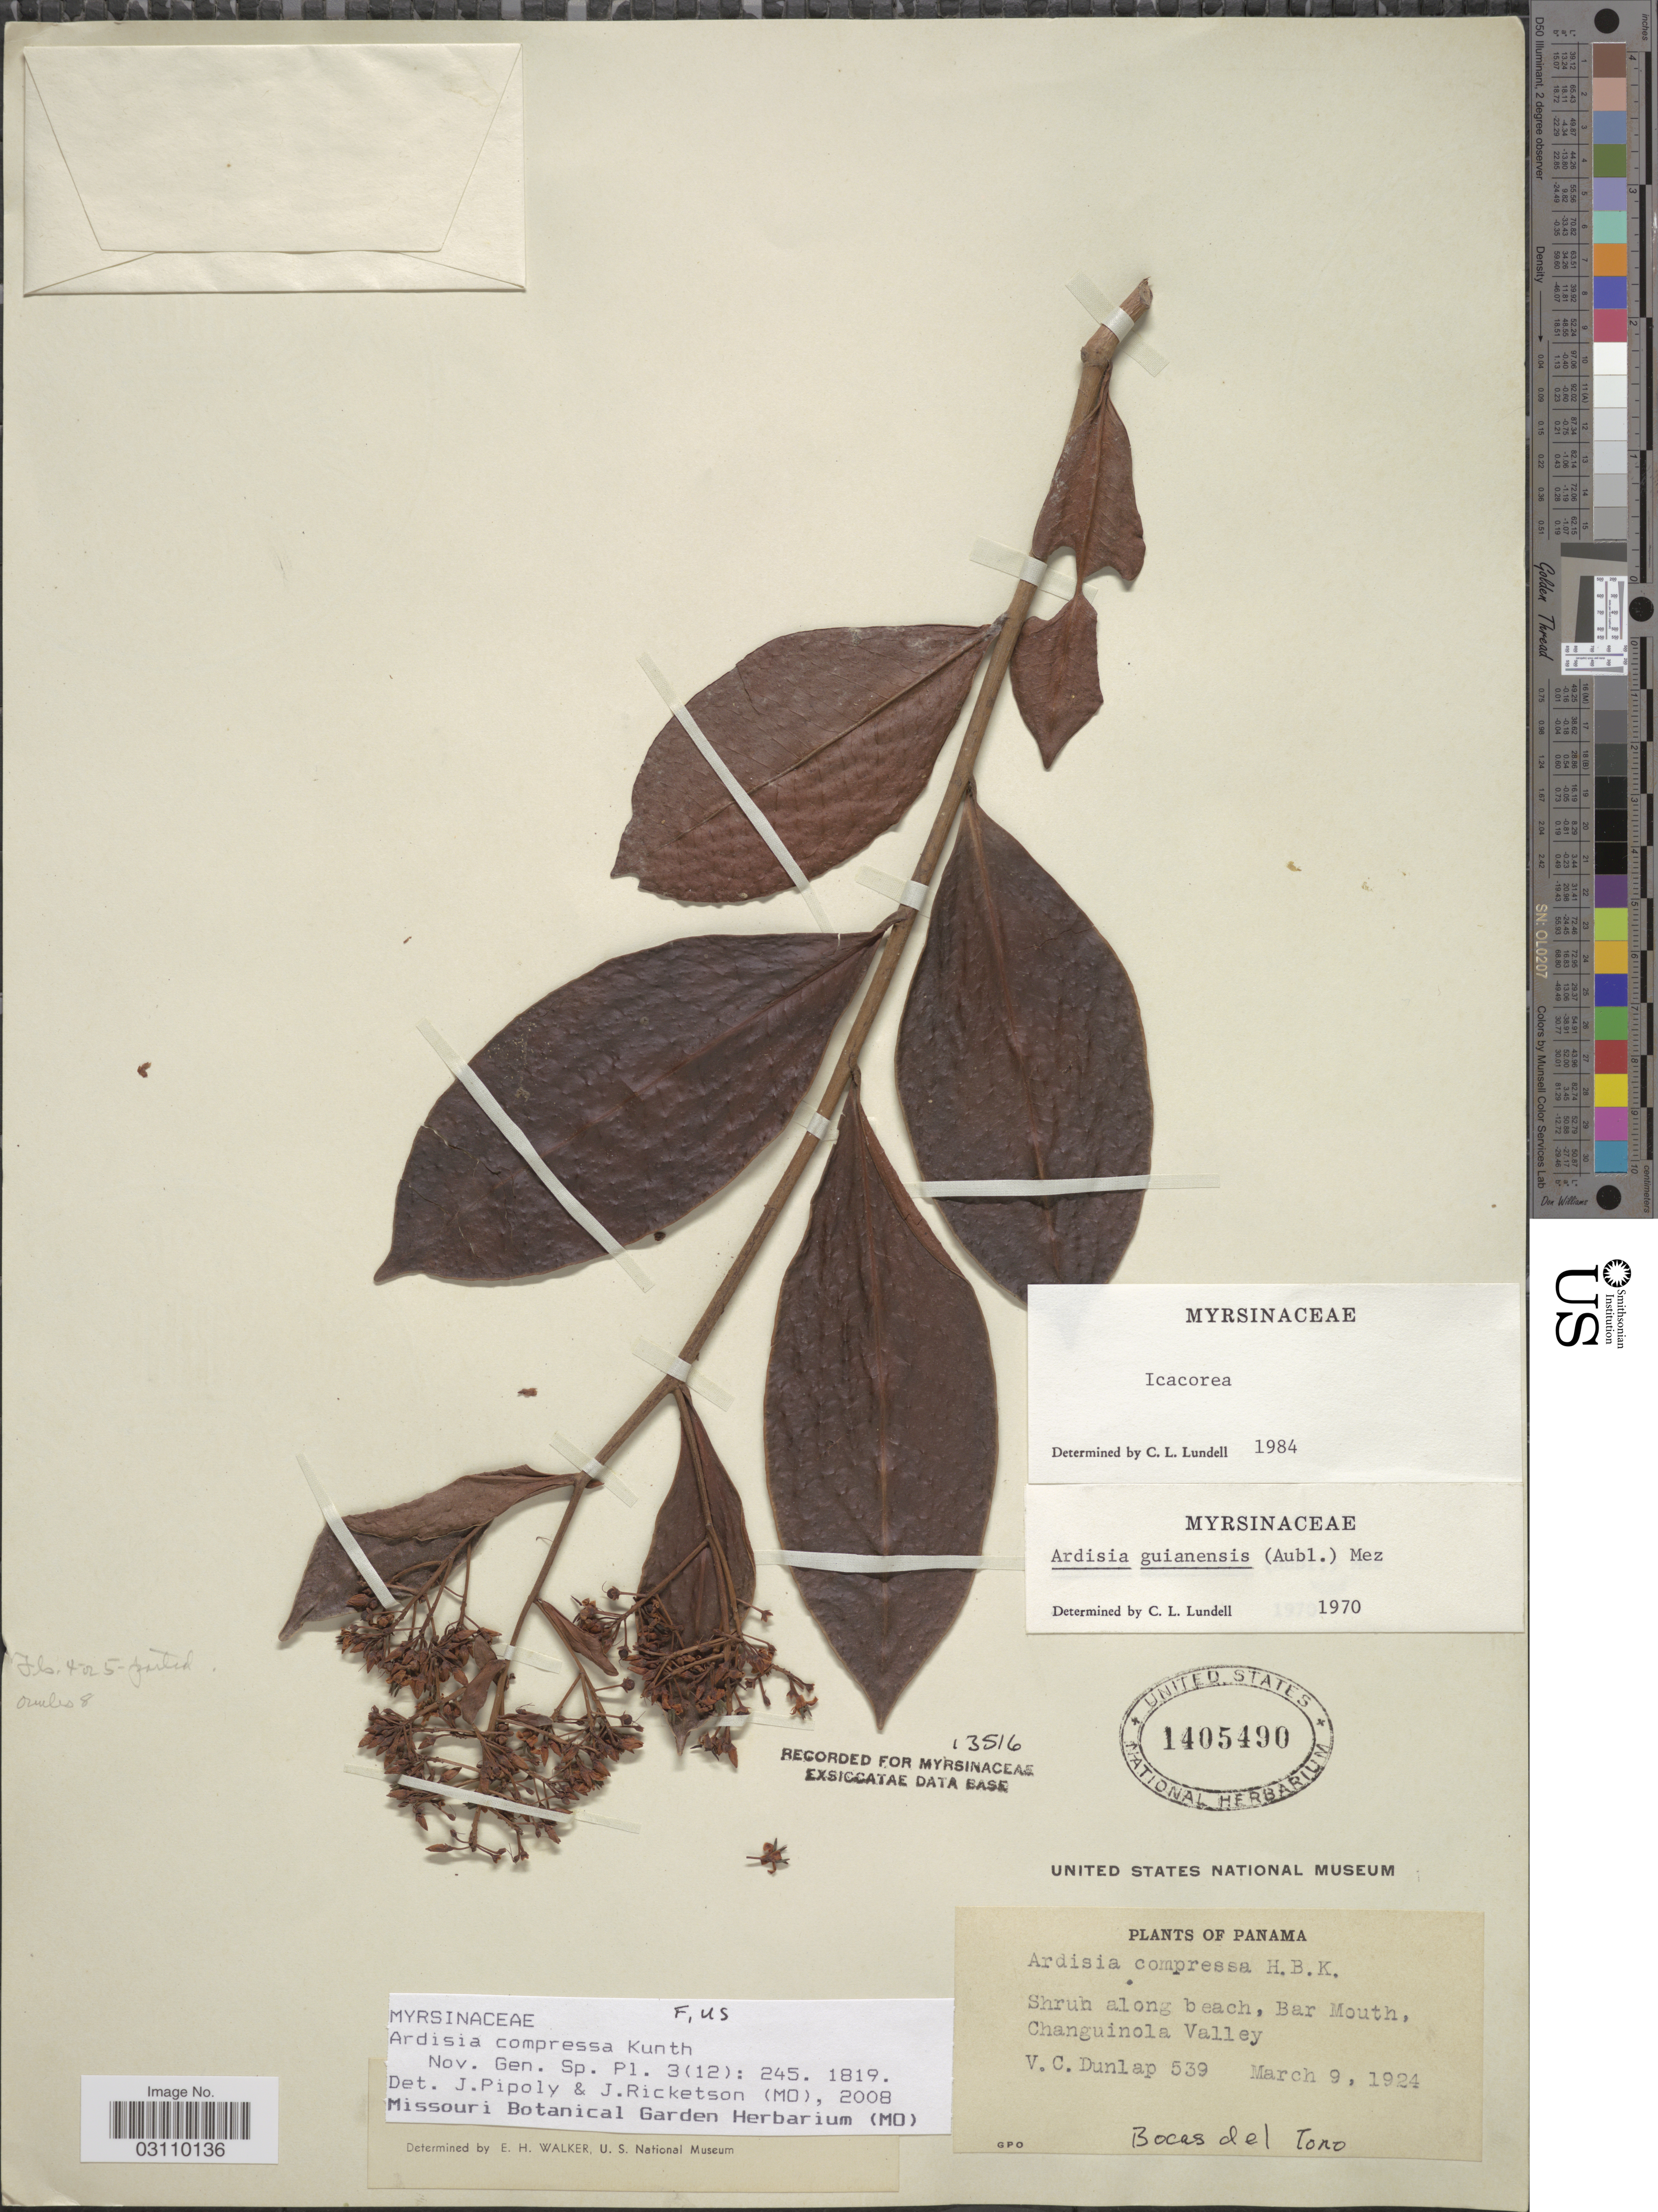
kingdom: Plantae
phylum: Tracheophyta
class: Magnoliopsida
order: Ericales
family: Primulaceae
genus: Ardisia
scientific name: Ardisia compressa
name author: Kunth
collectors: V. C. Dunlap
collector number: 539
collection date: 1924-03-09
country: Panama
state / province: Bocas del Toro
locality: Shrub along beach, Bar Mouth, Changuinola Valley.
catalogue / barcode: US 1405490